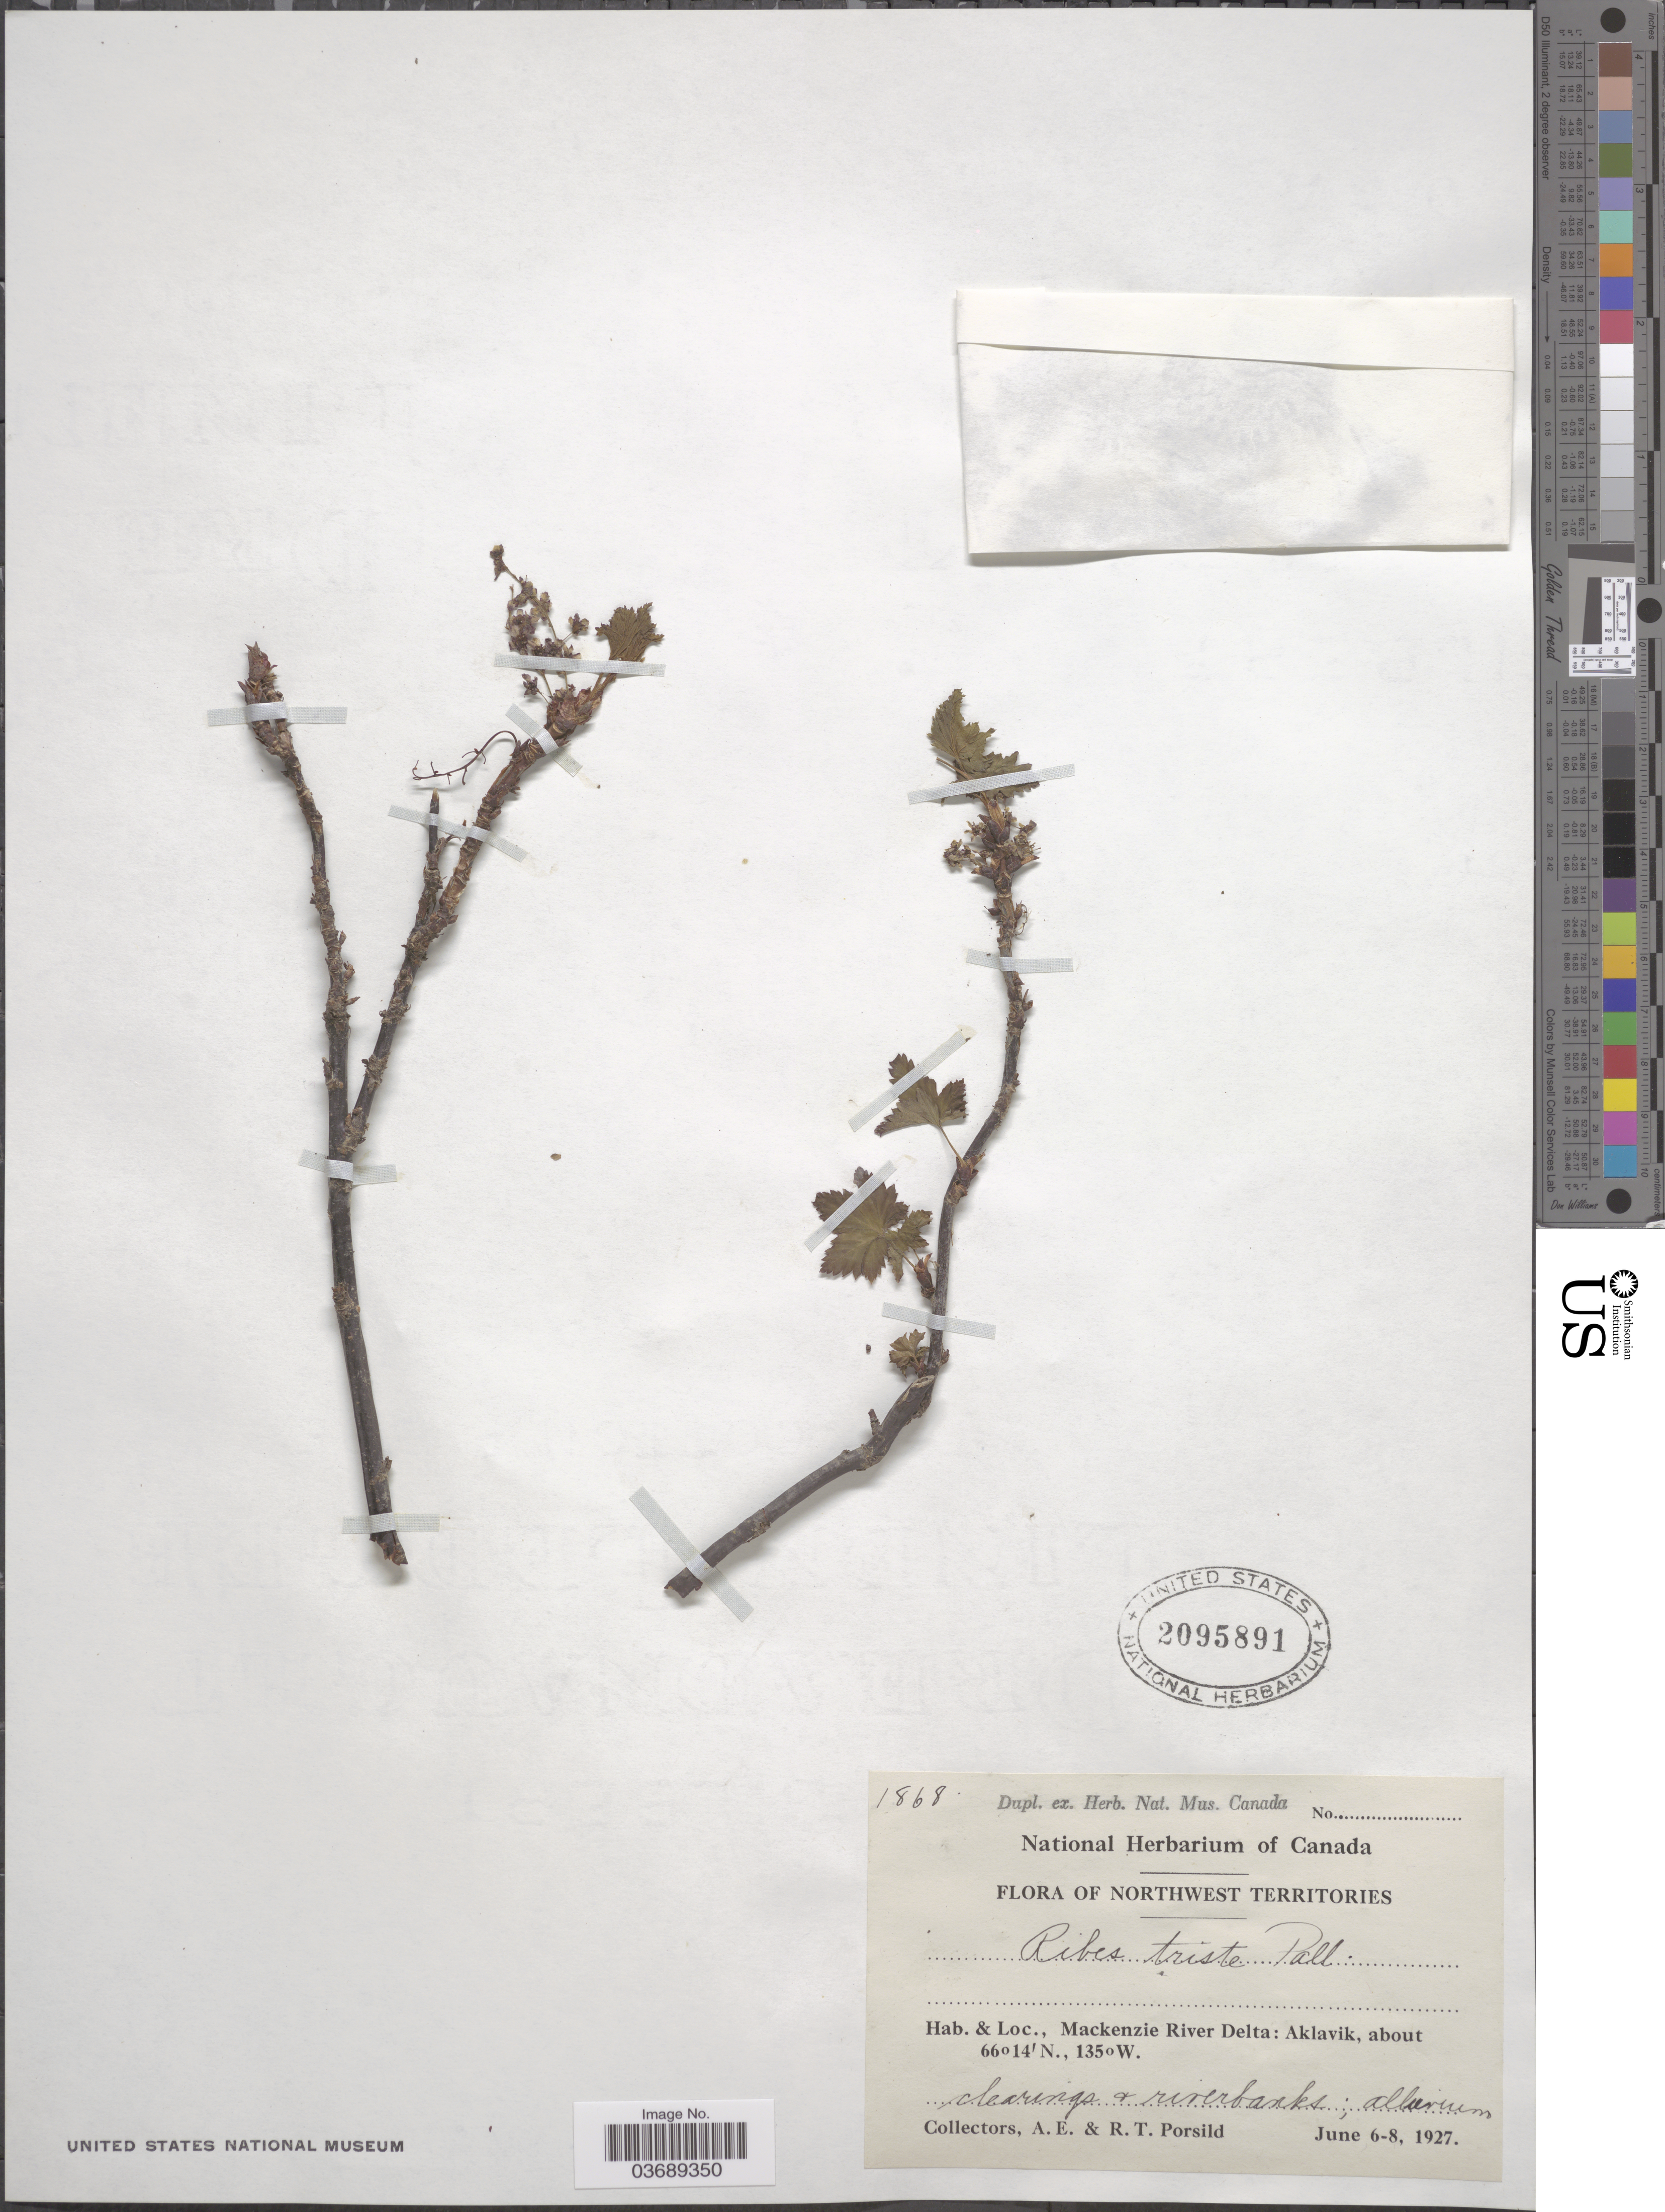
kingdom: Plantae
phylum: Tracheophyta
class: Magnoliopsida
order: Saxifragales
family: Grossulariaceae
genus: Ribes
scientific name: Ribes triste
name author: Pall.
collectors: A. E. Porsild & R. T. Porsild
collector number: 1868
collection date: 1927-06-06/1927-06-08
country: Canada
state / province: Northwest Territories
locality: Mackenzie River Delta: Aklavik.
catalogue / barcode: US 2095891